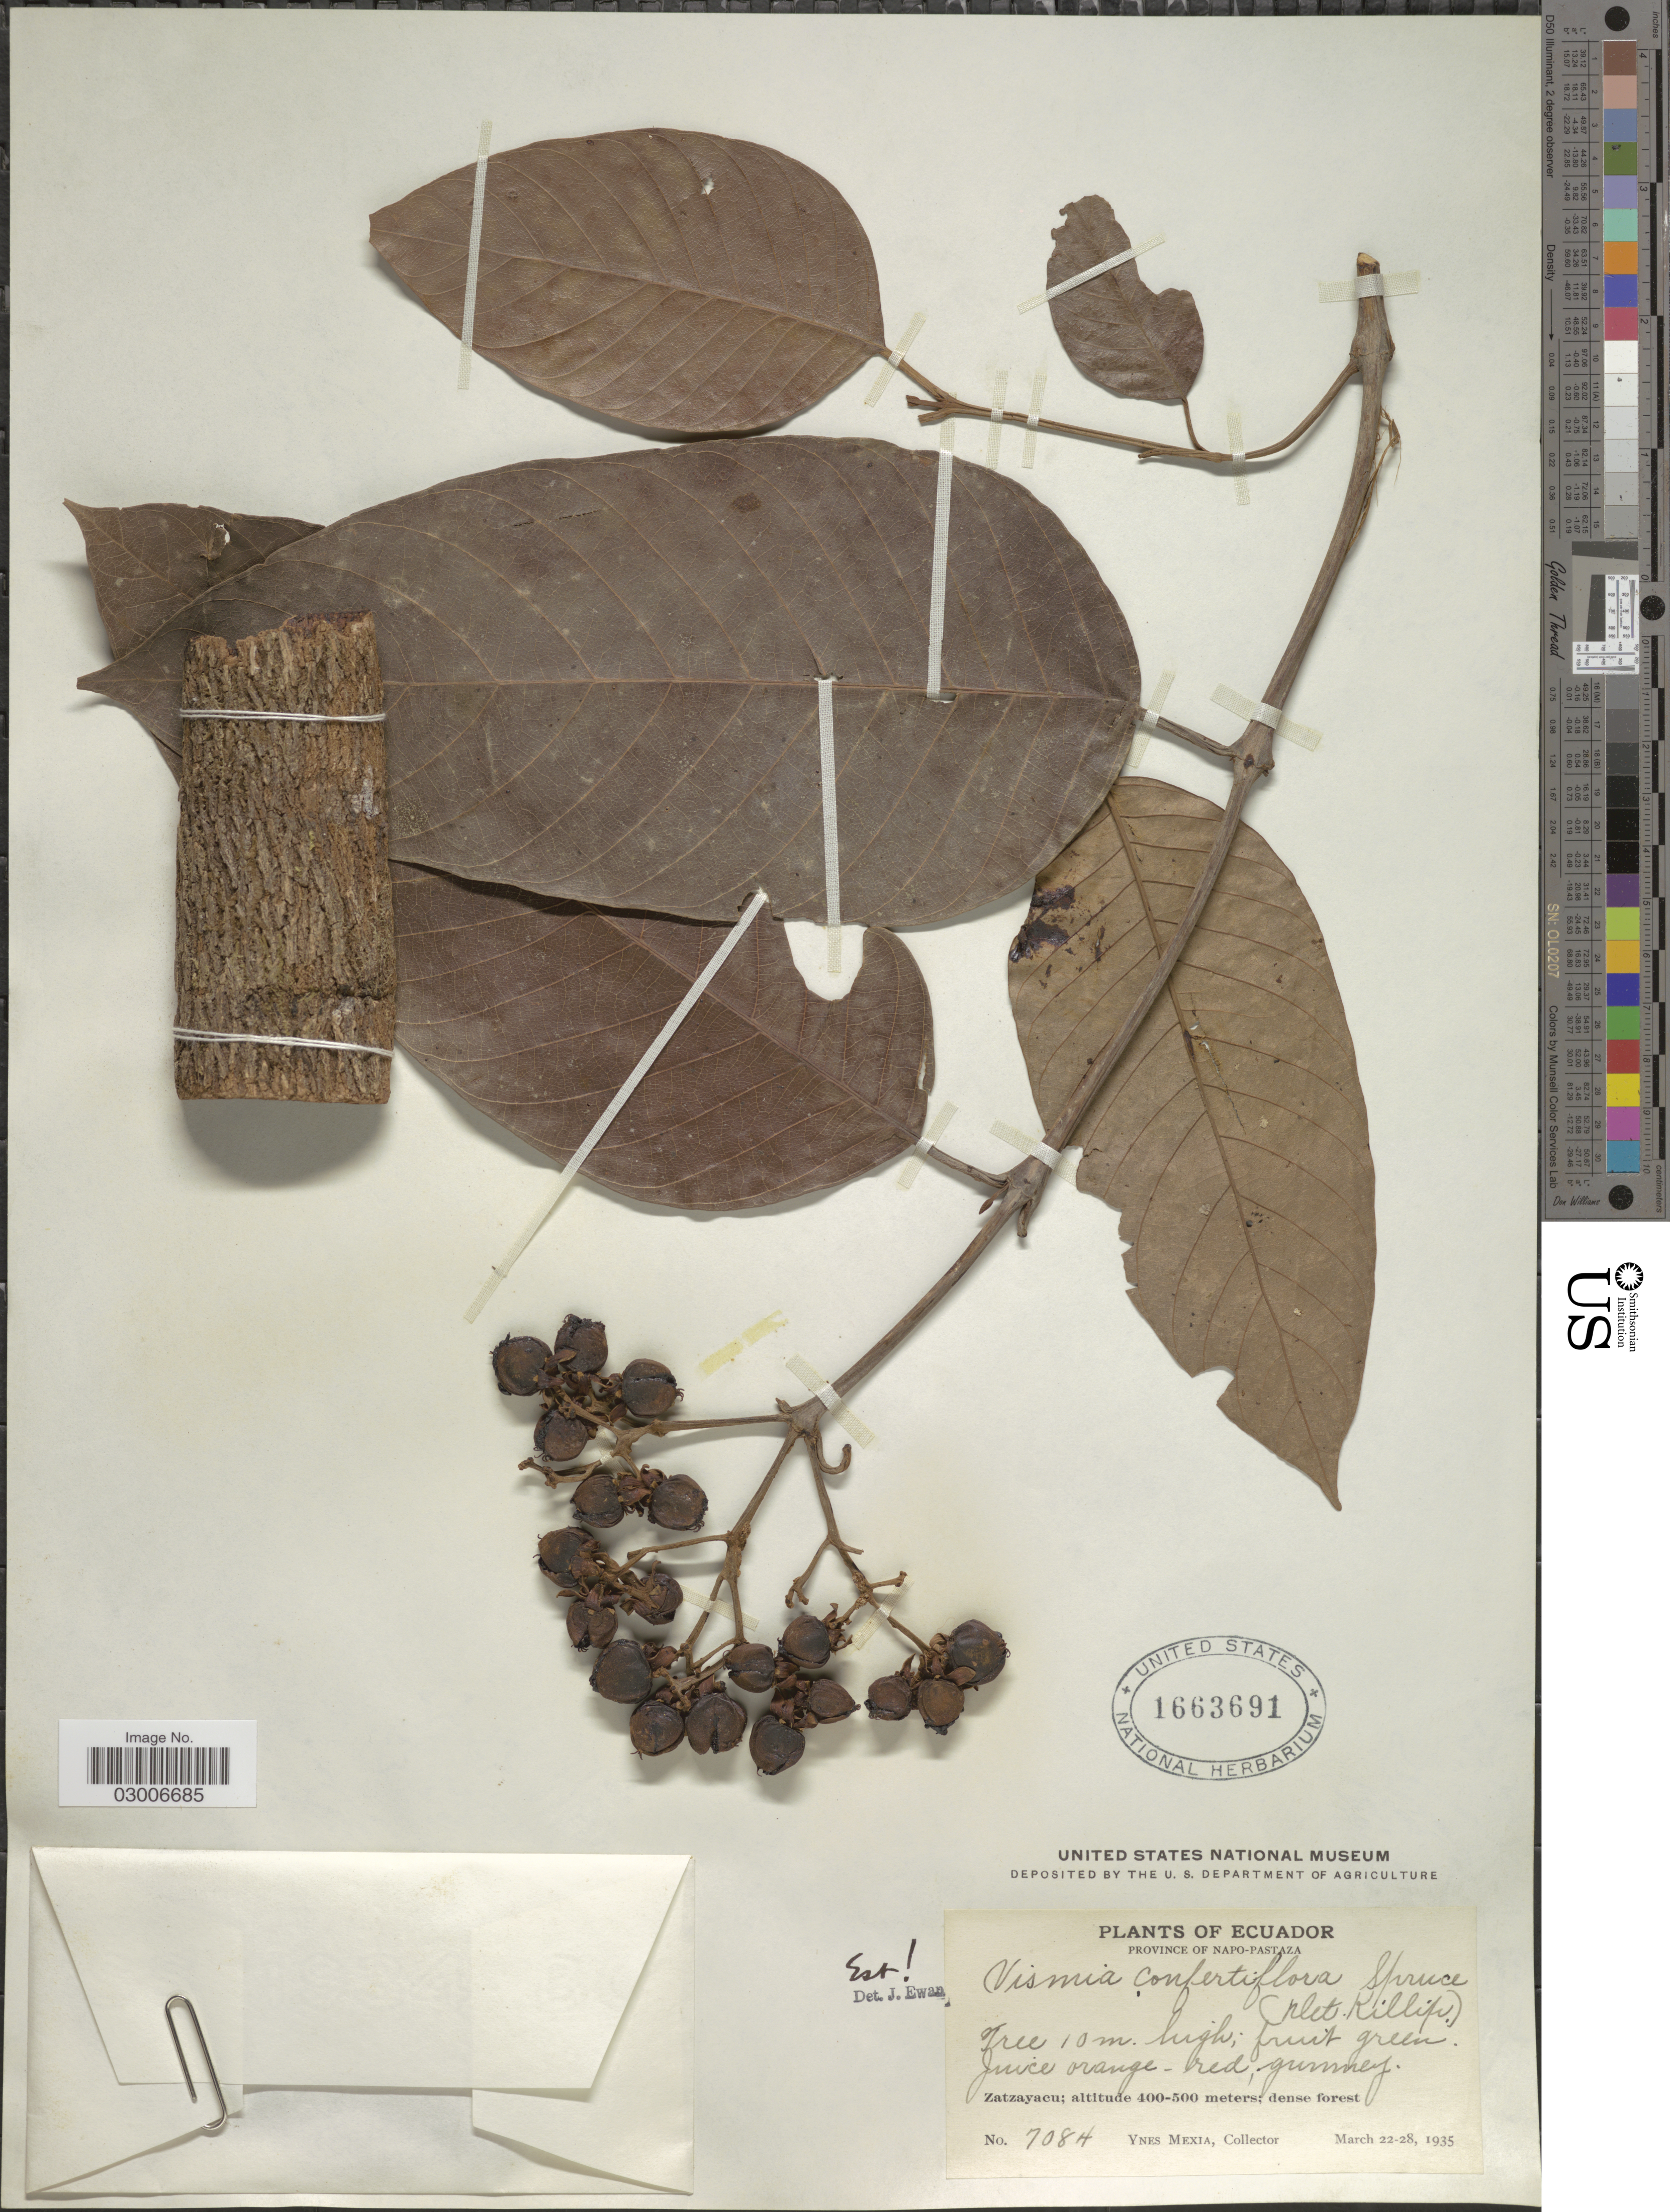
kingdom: Plantae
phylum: Tracheophyta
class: Magnoliopsida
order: Malpighiales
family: Hypericaceae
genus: Vismia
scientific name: Vismia confertiflora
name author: Spruce ex Reichardt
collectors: Y. Mexia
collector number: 7084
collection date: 1935-03-22/1935-03-28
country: Ecuador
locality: Province of Napo-Pastaza, Zatzayacu.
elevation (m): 400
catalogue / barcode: US 1663691